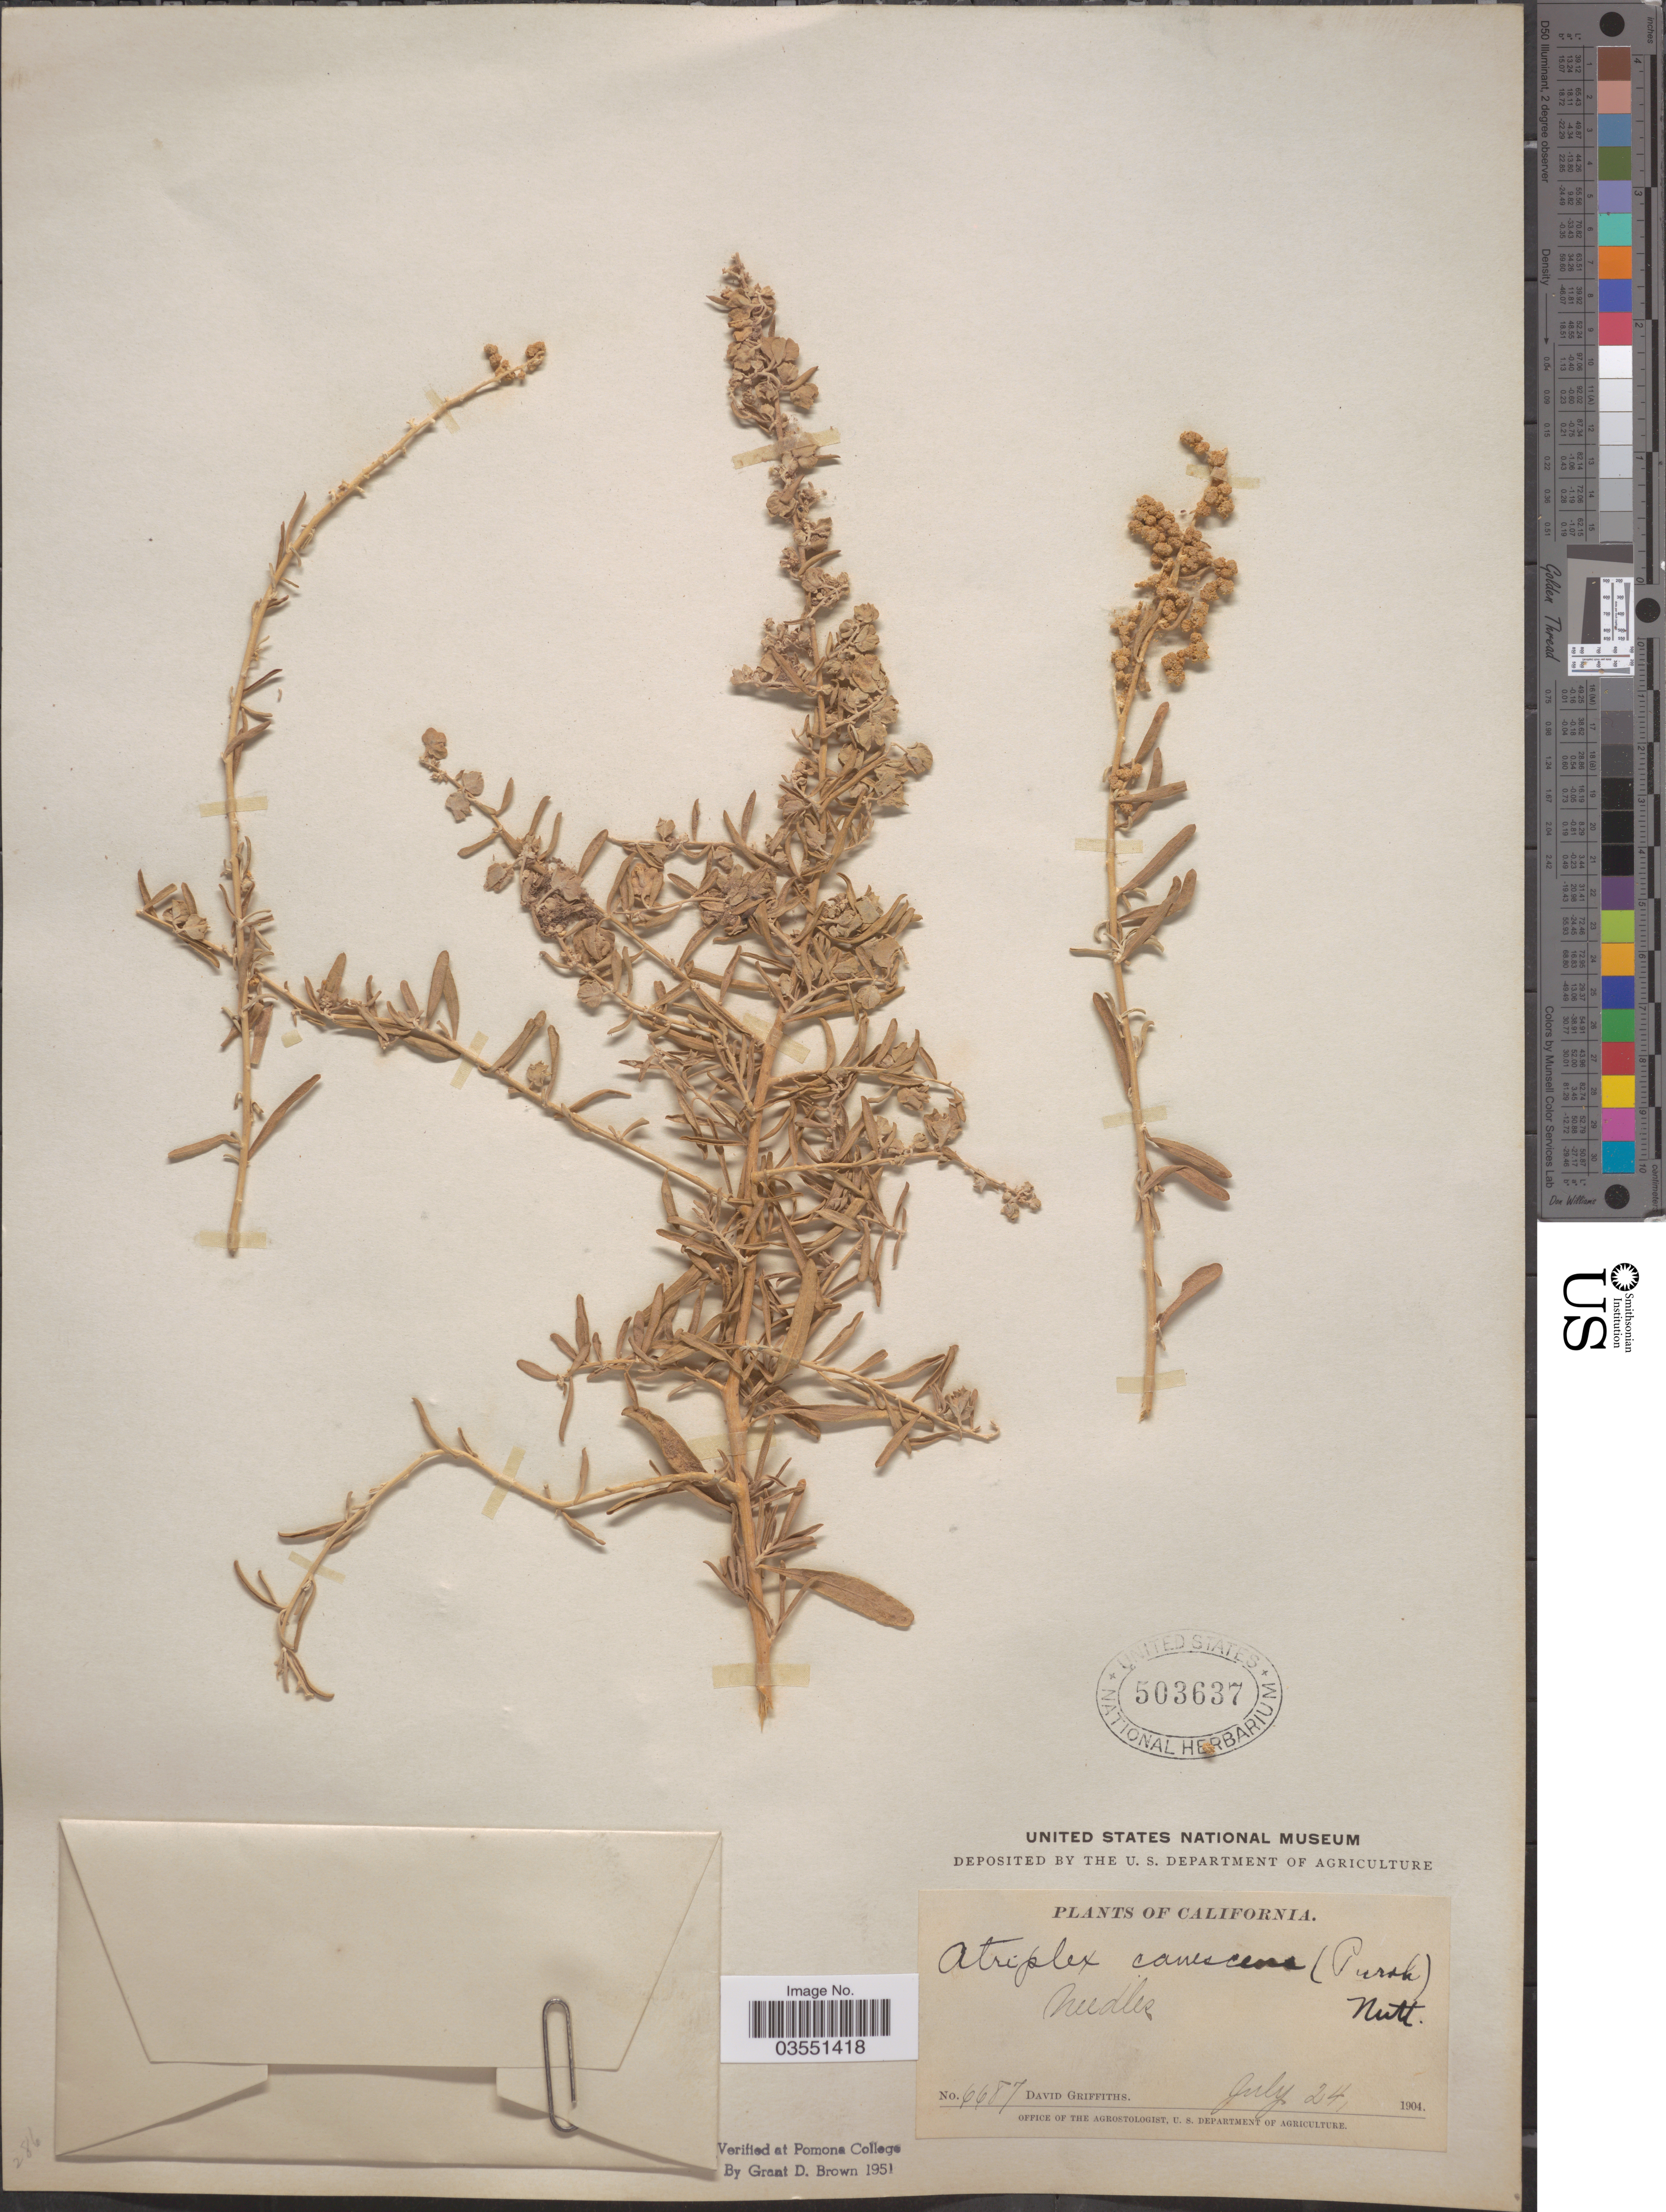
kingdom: Plantae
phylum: Tracheophyta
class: Magnoliopsida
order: Caryophyllales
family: Amaranthaceae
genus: Atriplex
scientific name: Atriplex canescens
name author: (Pursh) Nutt.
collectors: D. Griffiths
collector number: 6687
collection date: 1904-07-24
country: United States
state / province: California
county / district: San Bernardino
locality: Needles.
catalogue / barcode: US 503637